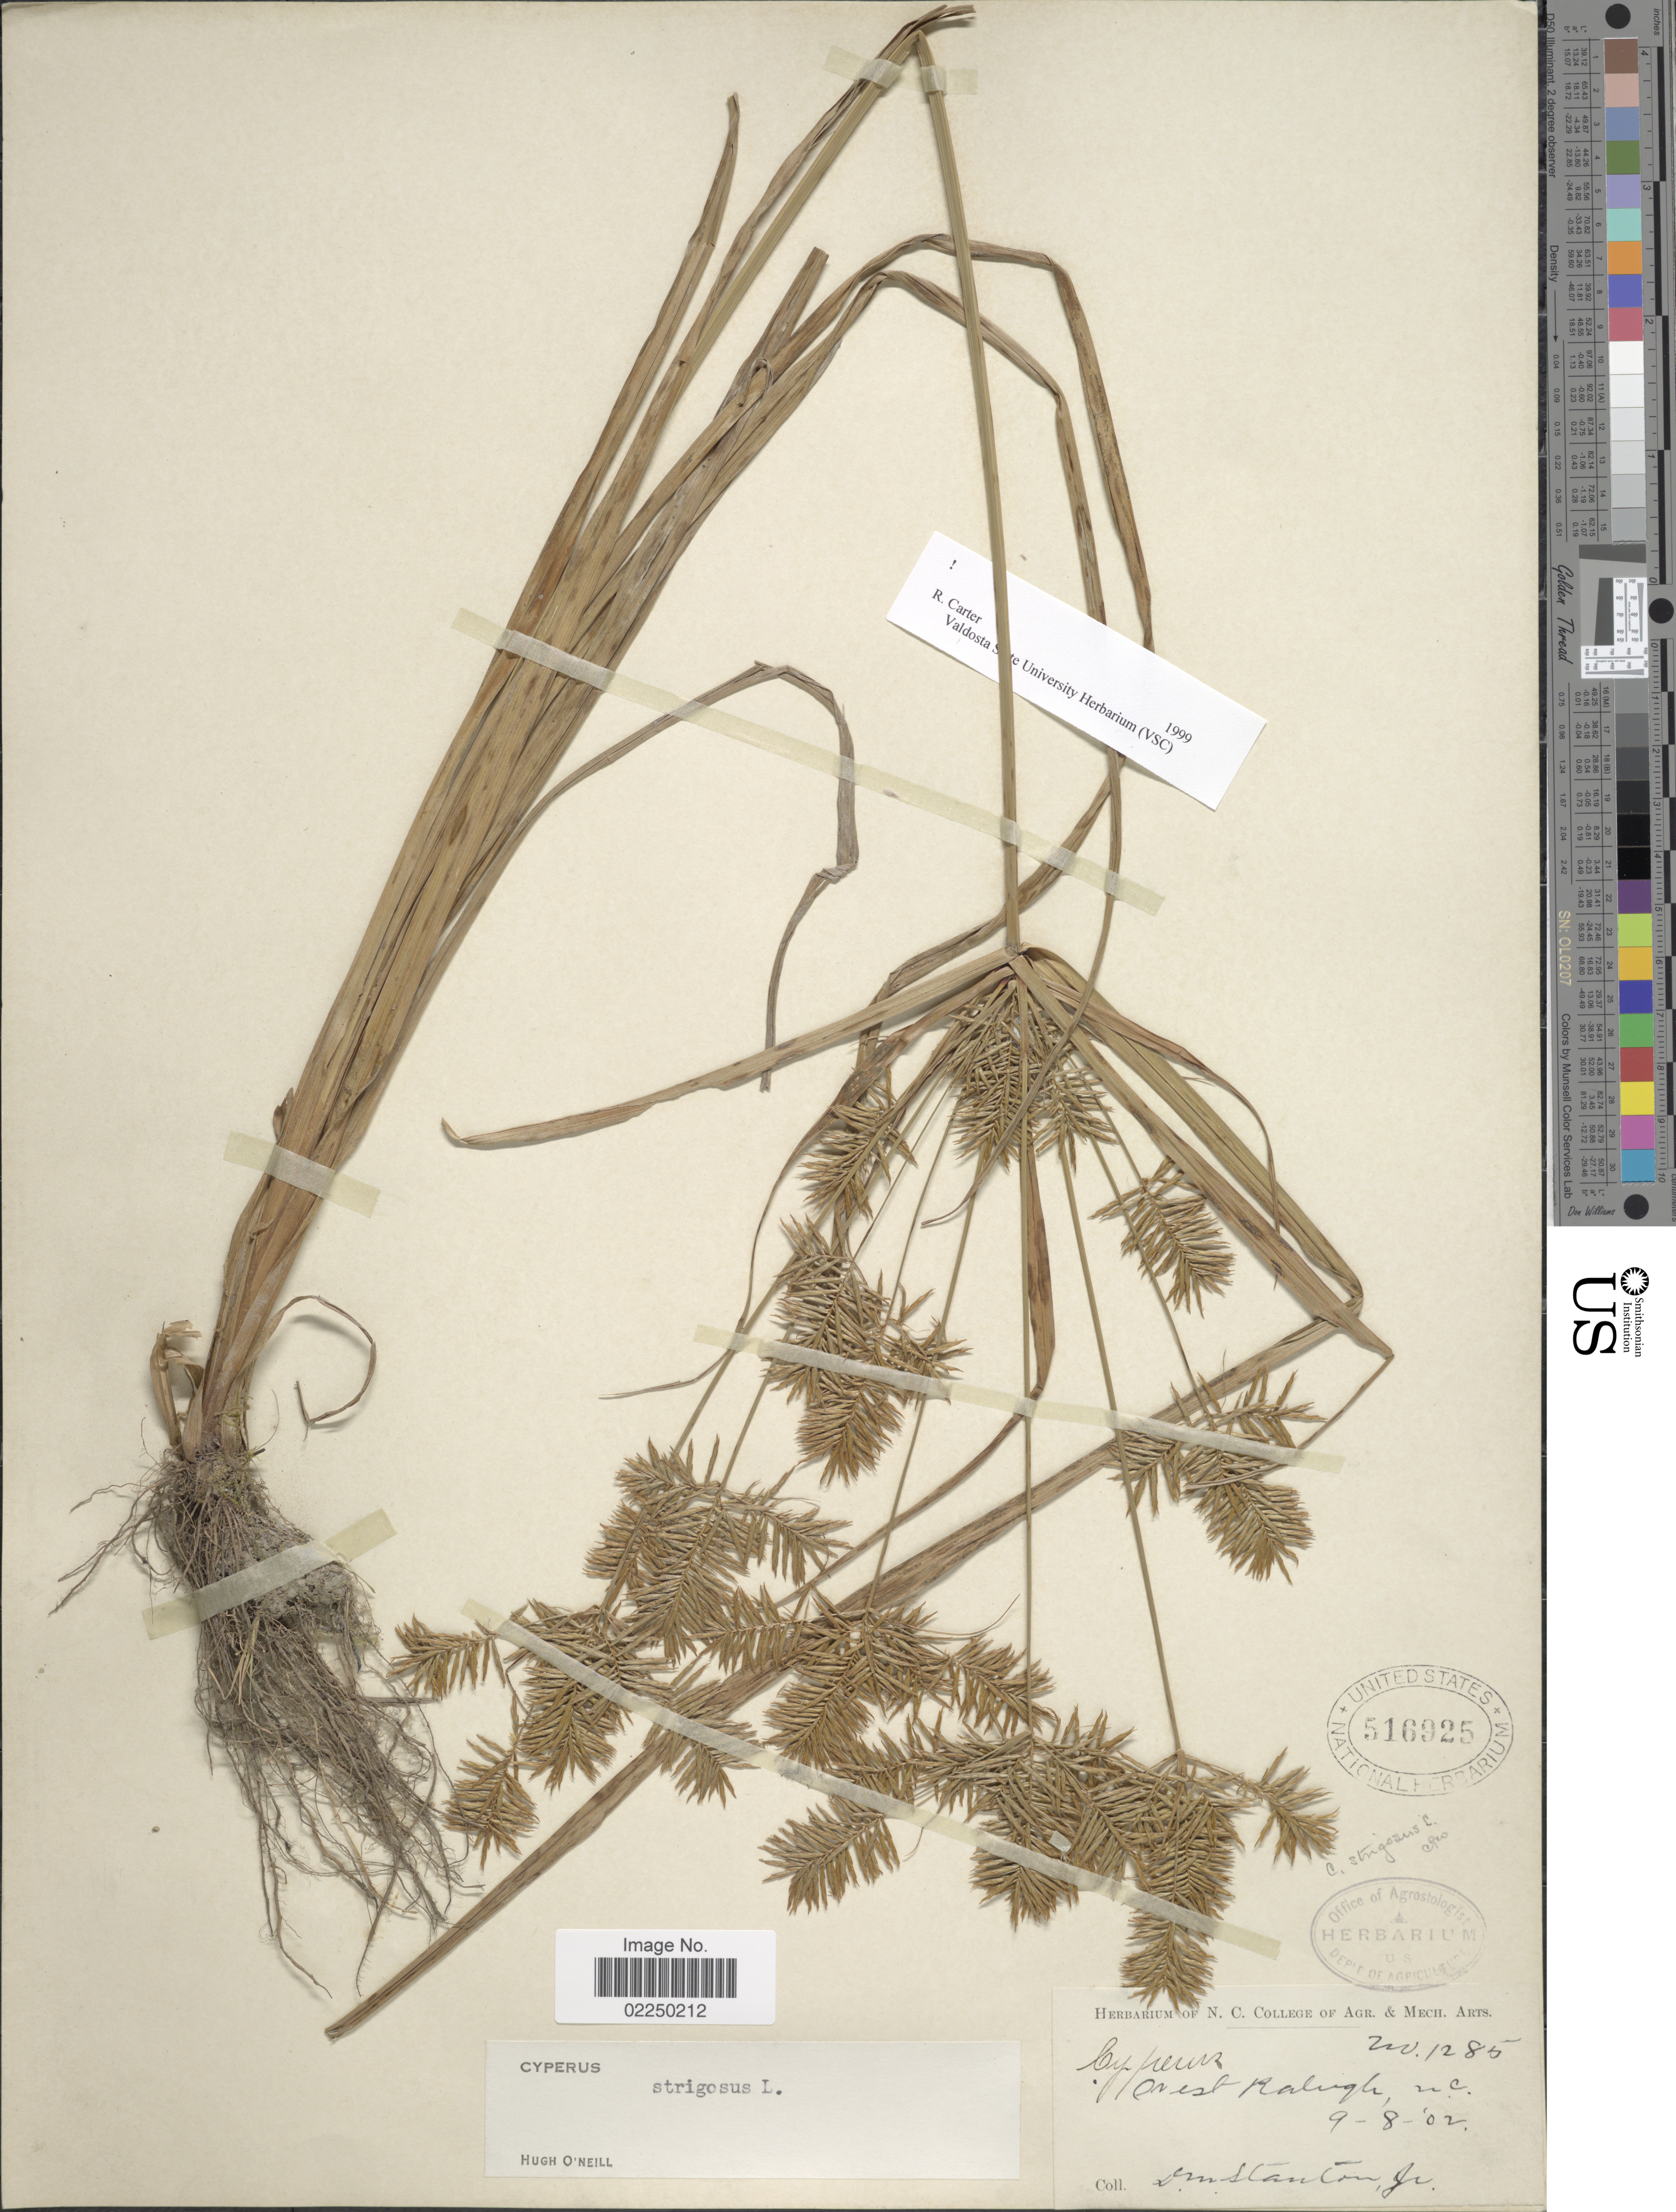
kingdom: Plantae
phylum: Tracheophyta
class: Liliopsida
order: Poales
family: Cyperaceae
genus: Cyperus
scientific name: Cyperus strigosus L.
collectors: Stanton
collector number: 1285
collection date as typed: Transcribed d/m/y: 9/8/2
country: United States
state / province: North Carolina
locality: West Raleigh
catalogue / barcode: US 516925